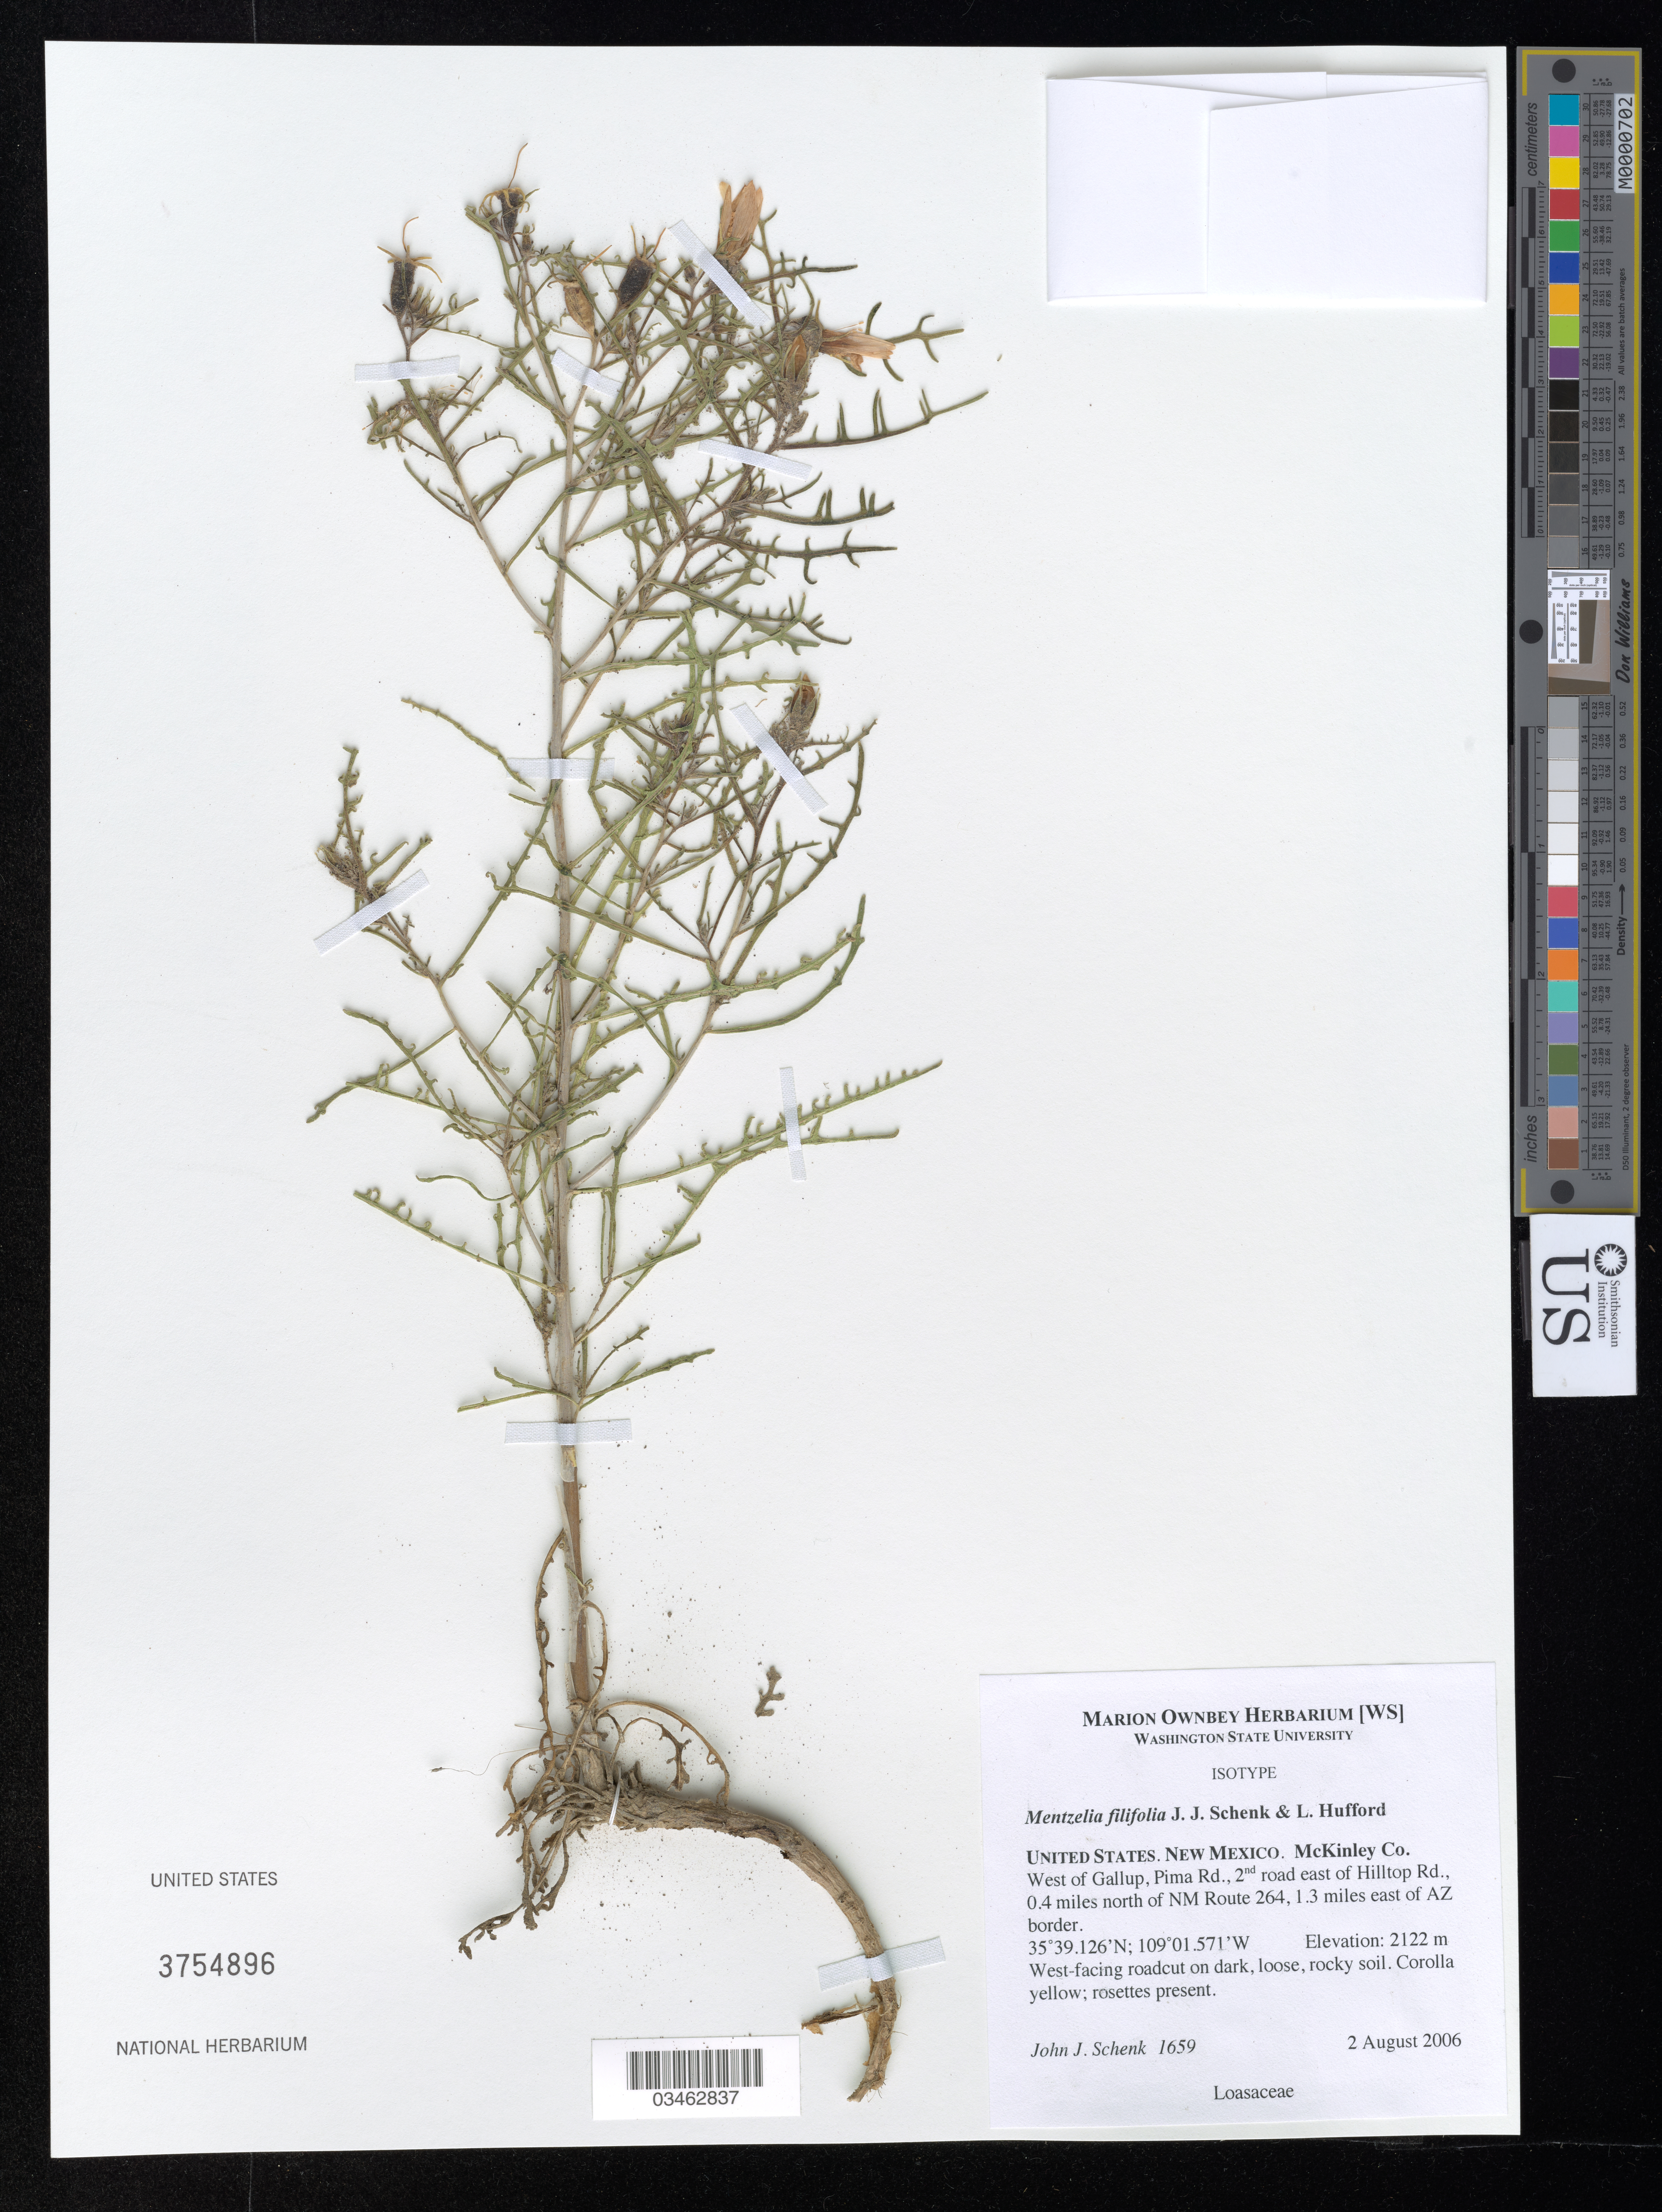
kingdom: Plantae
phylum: Tracheophyta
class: Magnoliopsida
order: Cornales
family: Loasaceae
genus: Mentzelia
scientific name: Mentzelia filifolia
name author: J.J. Schenk & L. Hufford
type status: Isotype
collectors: J. J. Schenk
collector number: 1659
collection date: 2006-08-02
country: United States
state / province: New Mexico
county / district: McKinley County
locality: W of Gallup, Pima Rd., 2nd road E of Hilltop Rd., 0.4 mi N of NM Route 264, 1.3 mi E of AZ border.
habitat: West-facing roadcut on dark, loose, rocky soil.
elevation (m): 2122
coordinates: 35 39.126 N, 109 01.571 W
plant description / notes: Primary collection number and locality information on the label match those in the protologue, but the date on the label [2 August 2006] differs from that in the protologue [4 Aug 2006].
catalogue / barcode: US 3754896